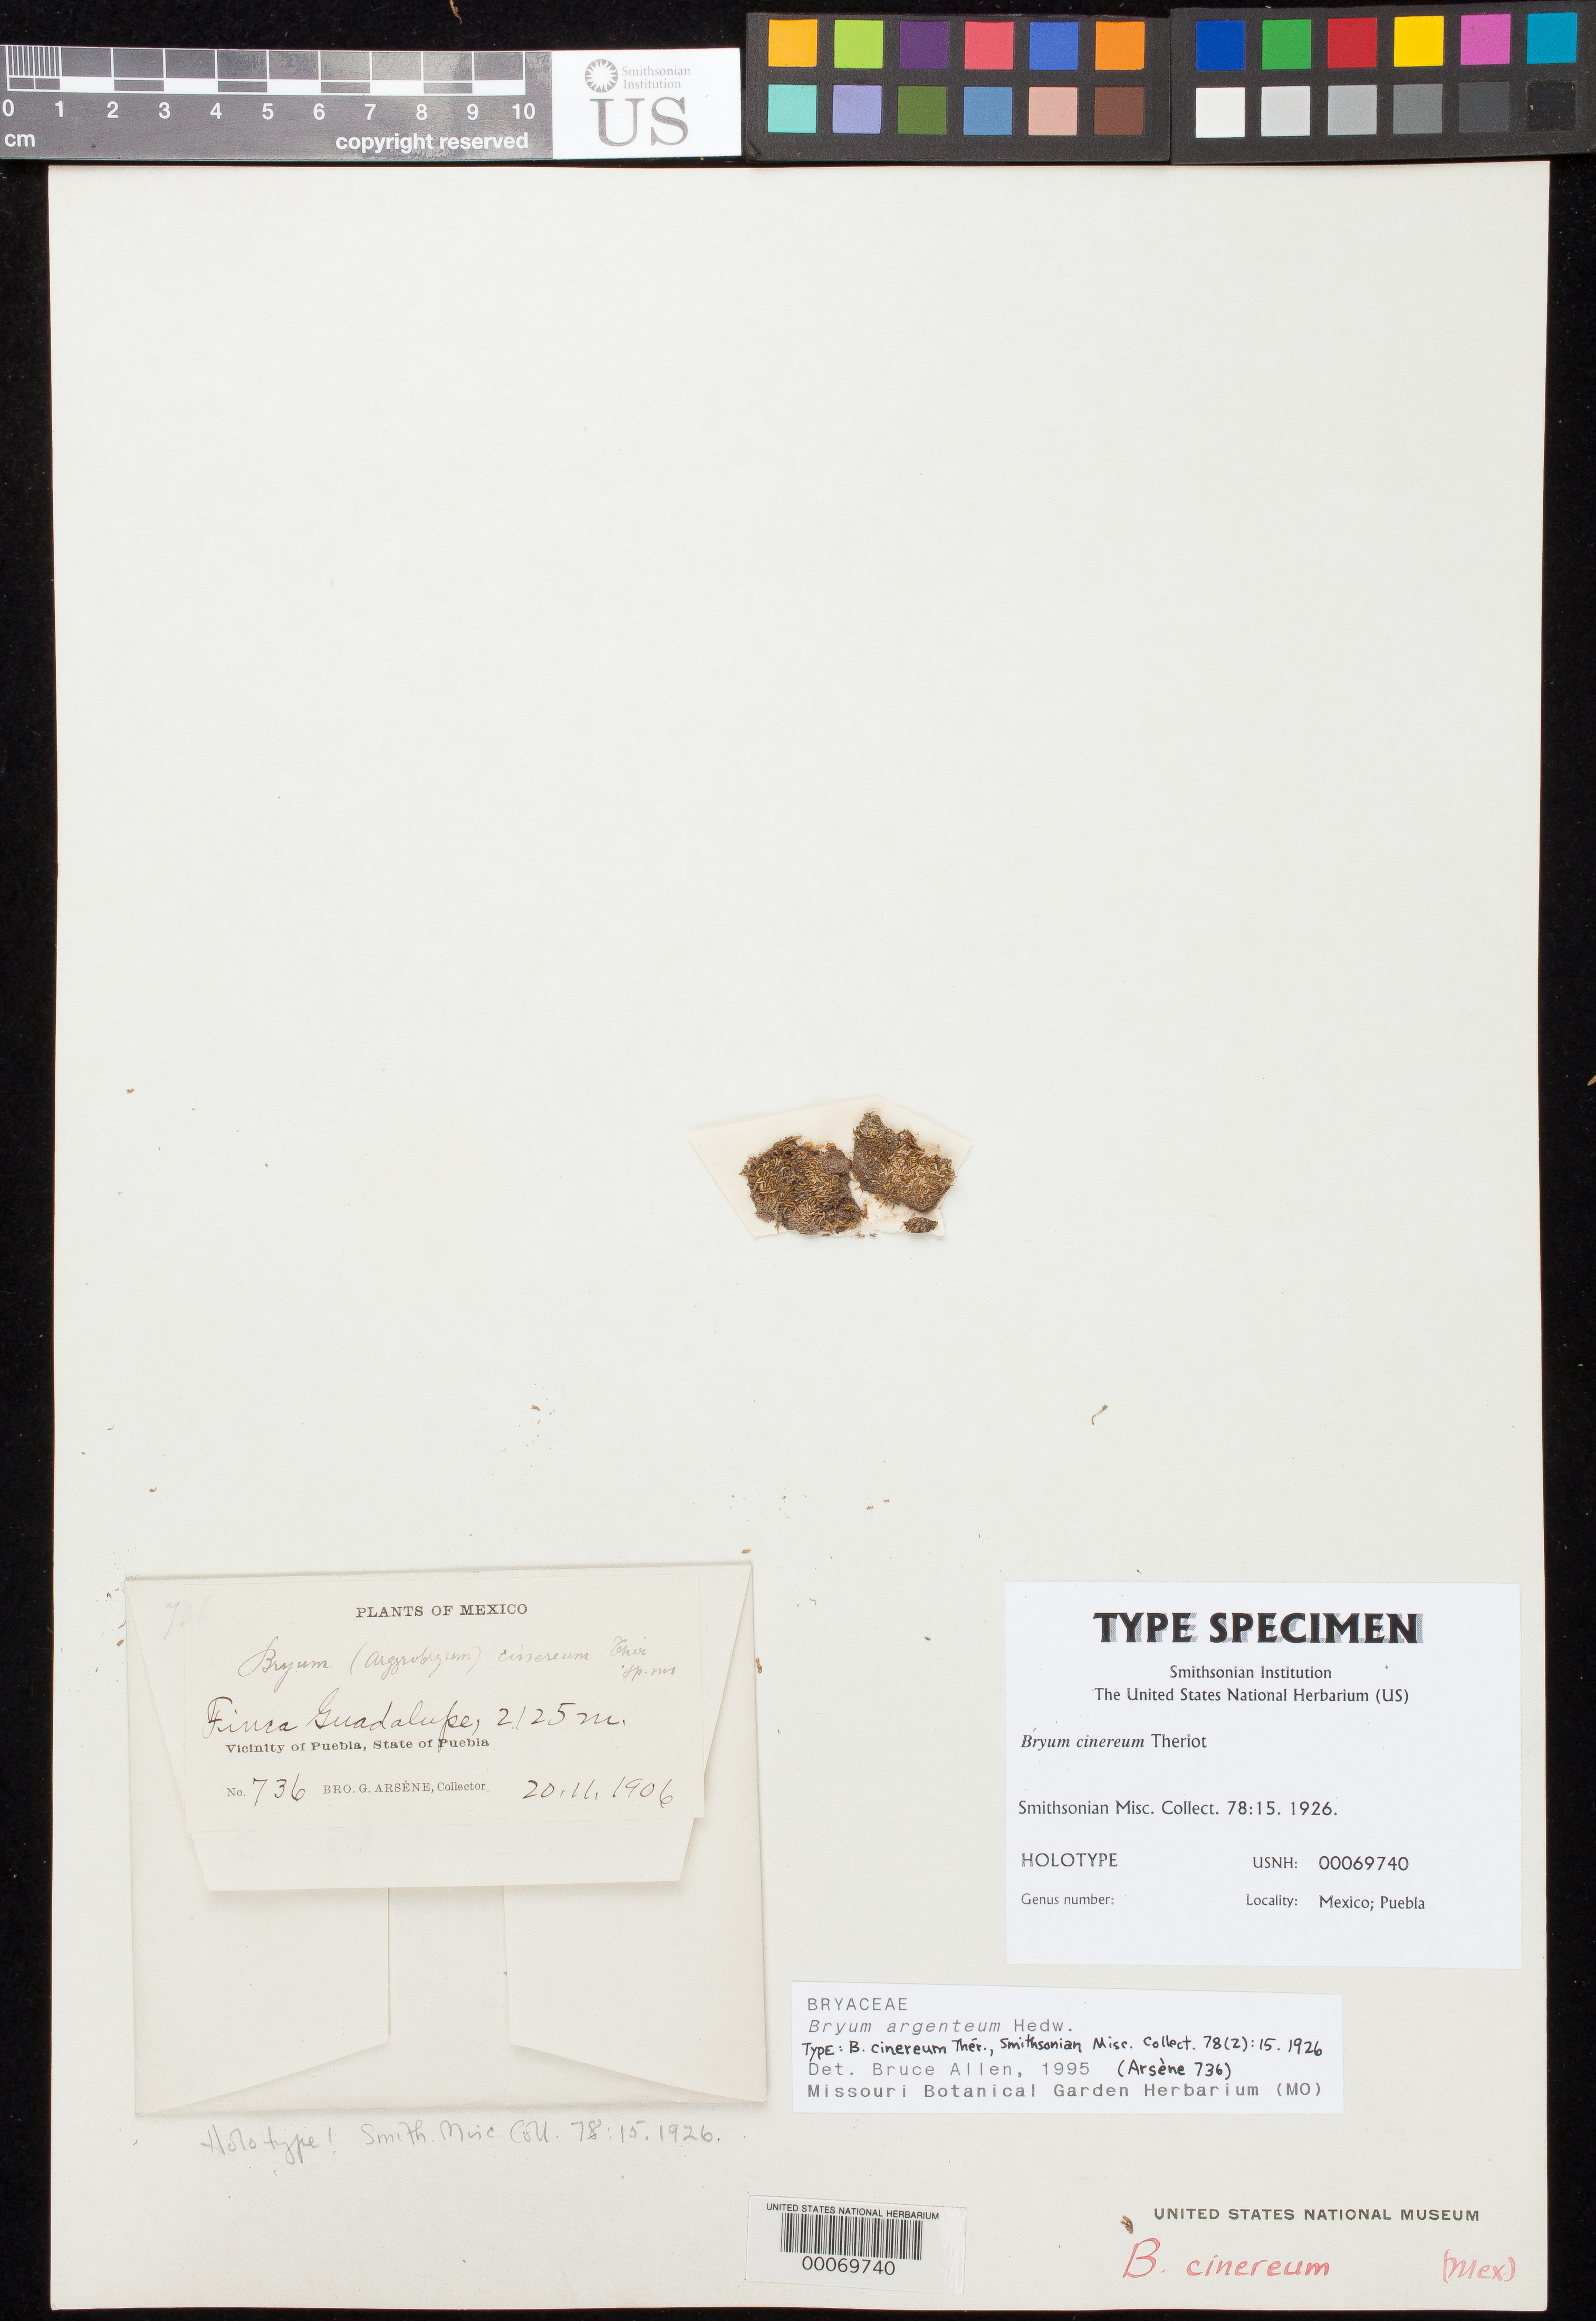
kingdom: Plantae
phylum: Bryophyta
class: Bryopsida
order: Bryales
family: Bryaceae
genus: Bryum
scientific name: Bryum cinereum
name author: Thér.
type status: Holotype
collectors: Bro. G. Arsène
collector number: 736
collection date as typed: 20 Nov 1906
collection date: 1906-11-20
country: Mexico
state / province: Puebla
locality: Vicinity of Puebla, Finca Guadeloupe.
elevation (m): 2125